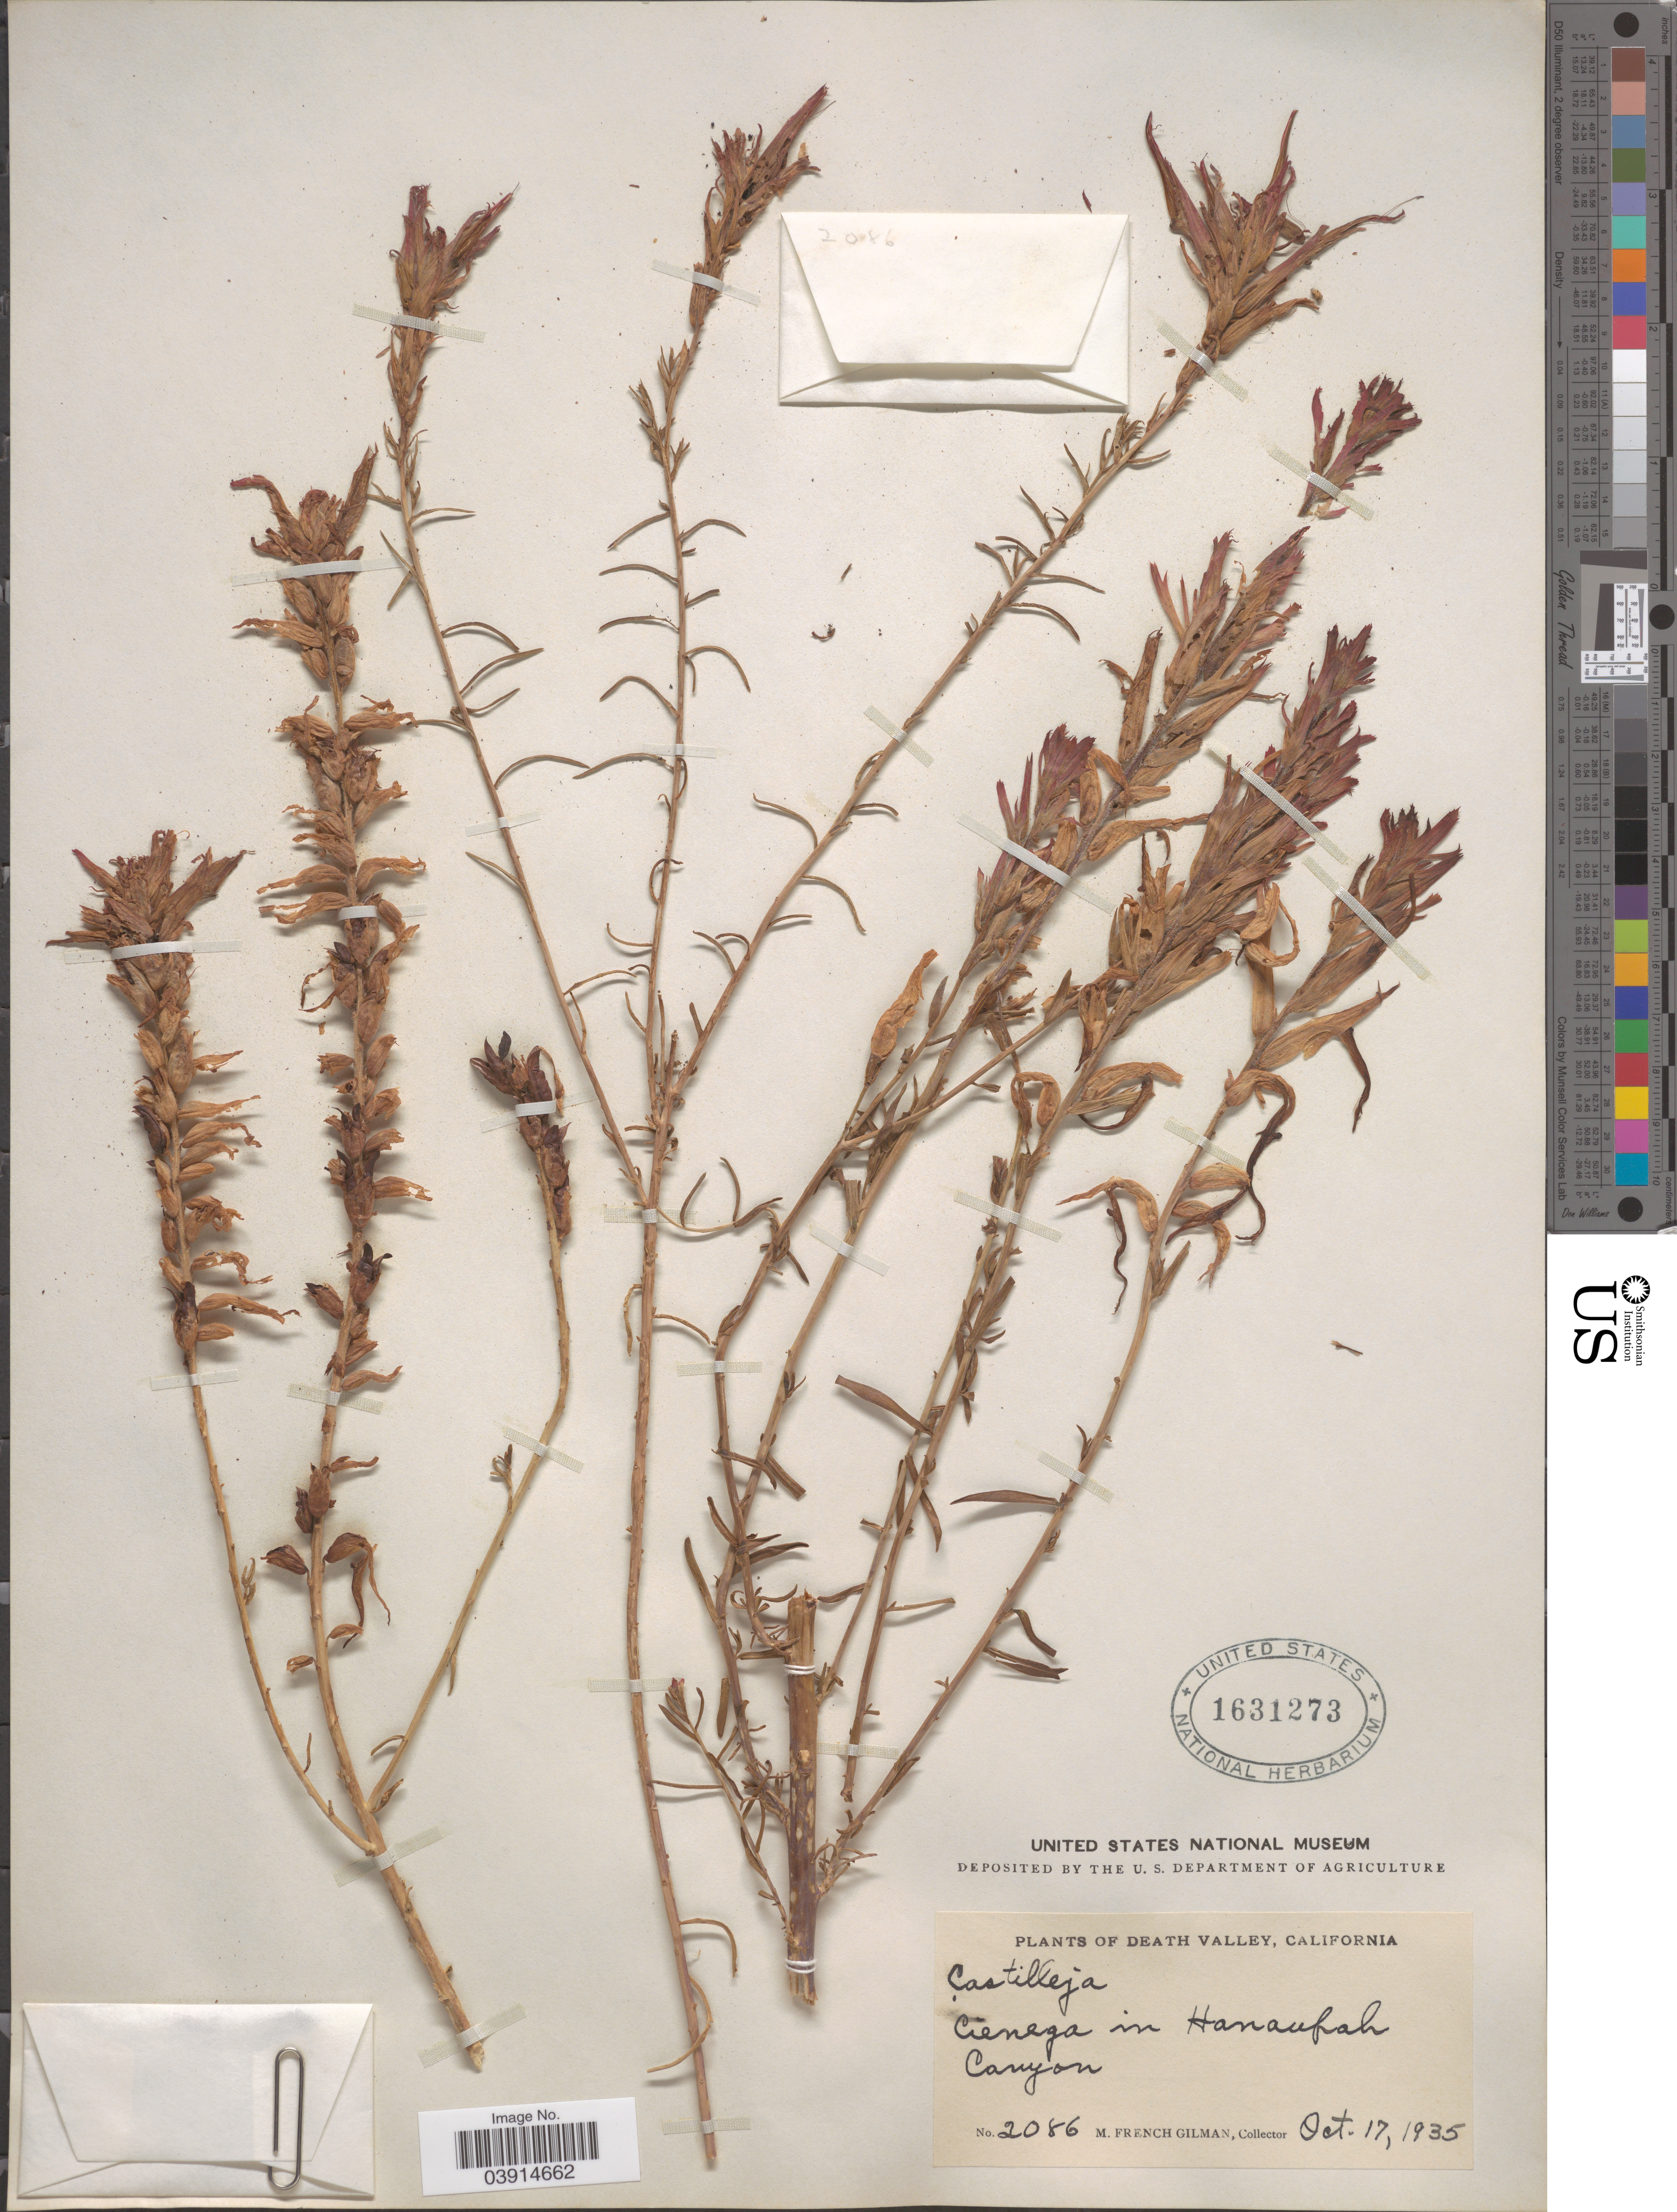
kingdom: Plantae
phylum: Tracheophyta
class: Magnoliopsida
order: Lamiales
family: Orobanchaceae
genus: Castilleja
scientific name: Castilleja sp.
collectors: M. F. Gilman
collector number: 2086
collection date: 1935-10-17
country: United States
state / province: California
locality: Death Valley. Cienega in Hanaupah Canyon.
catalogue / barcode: US 1631273